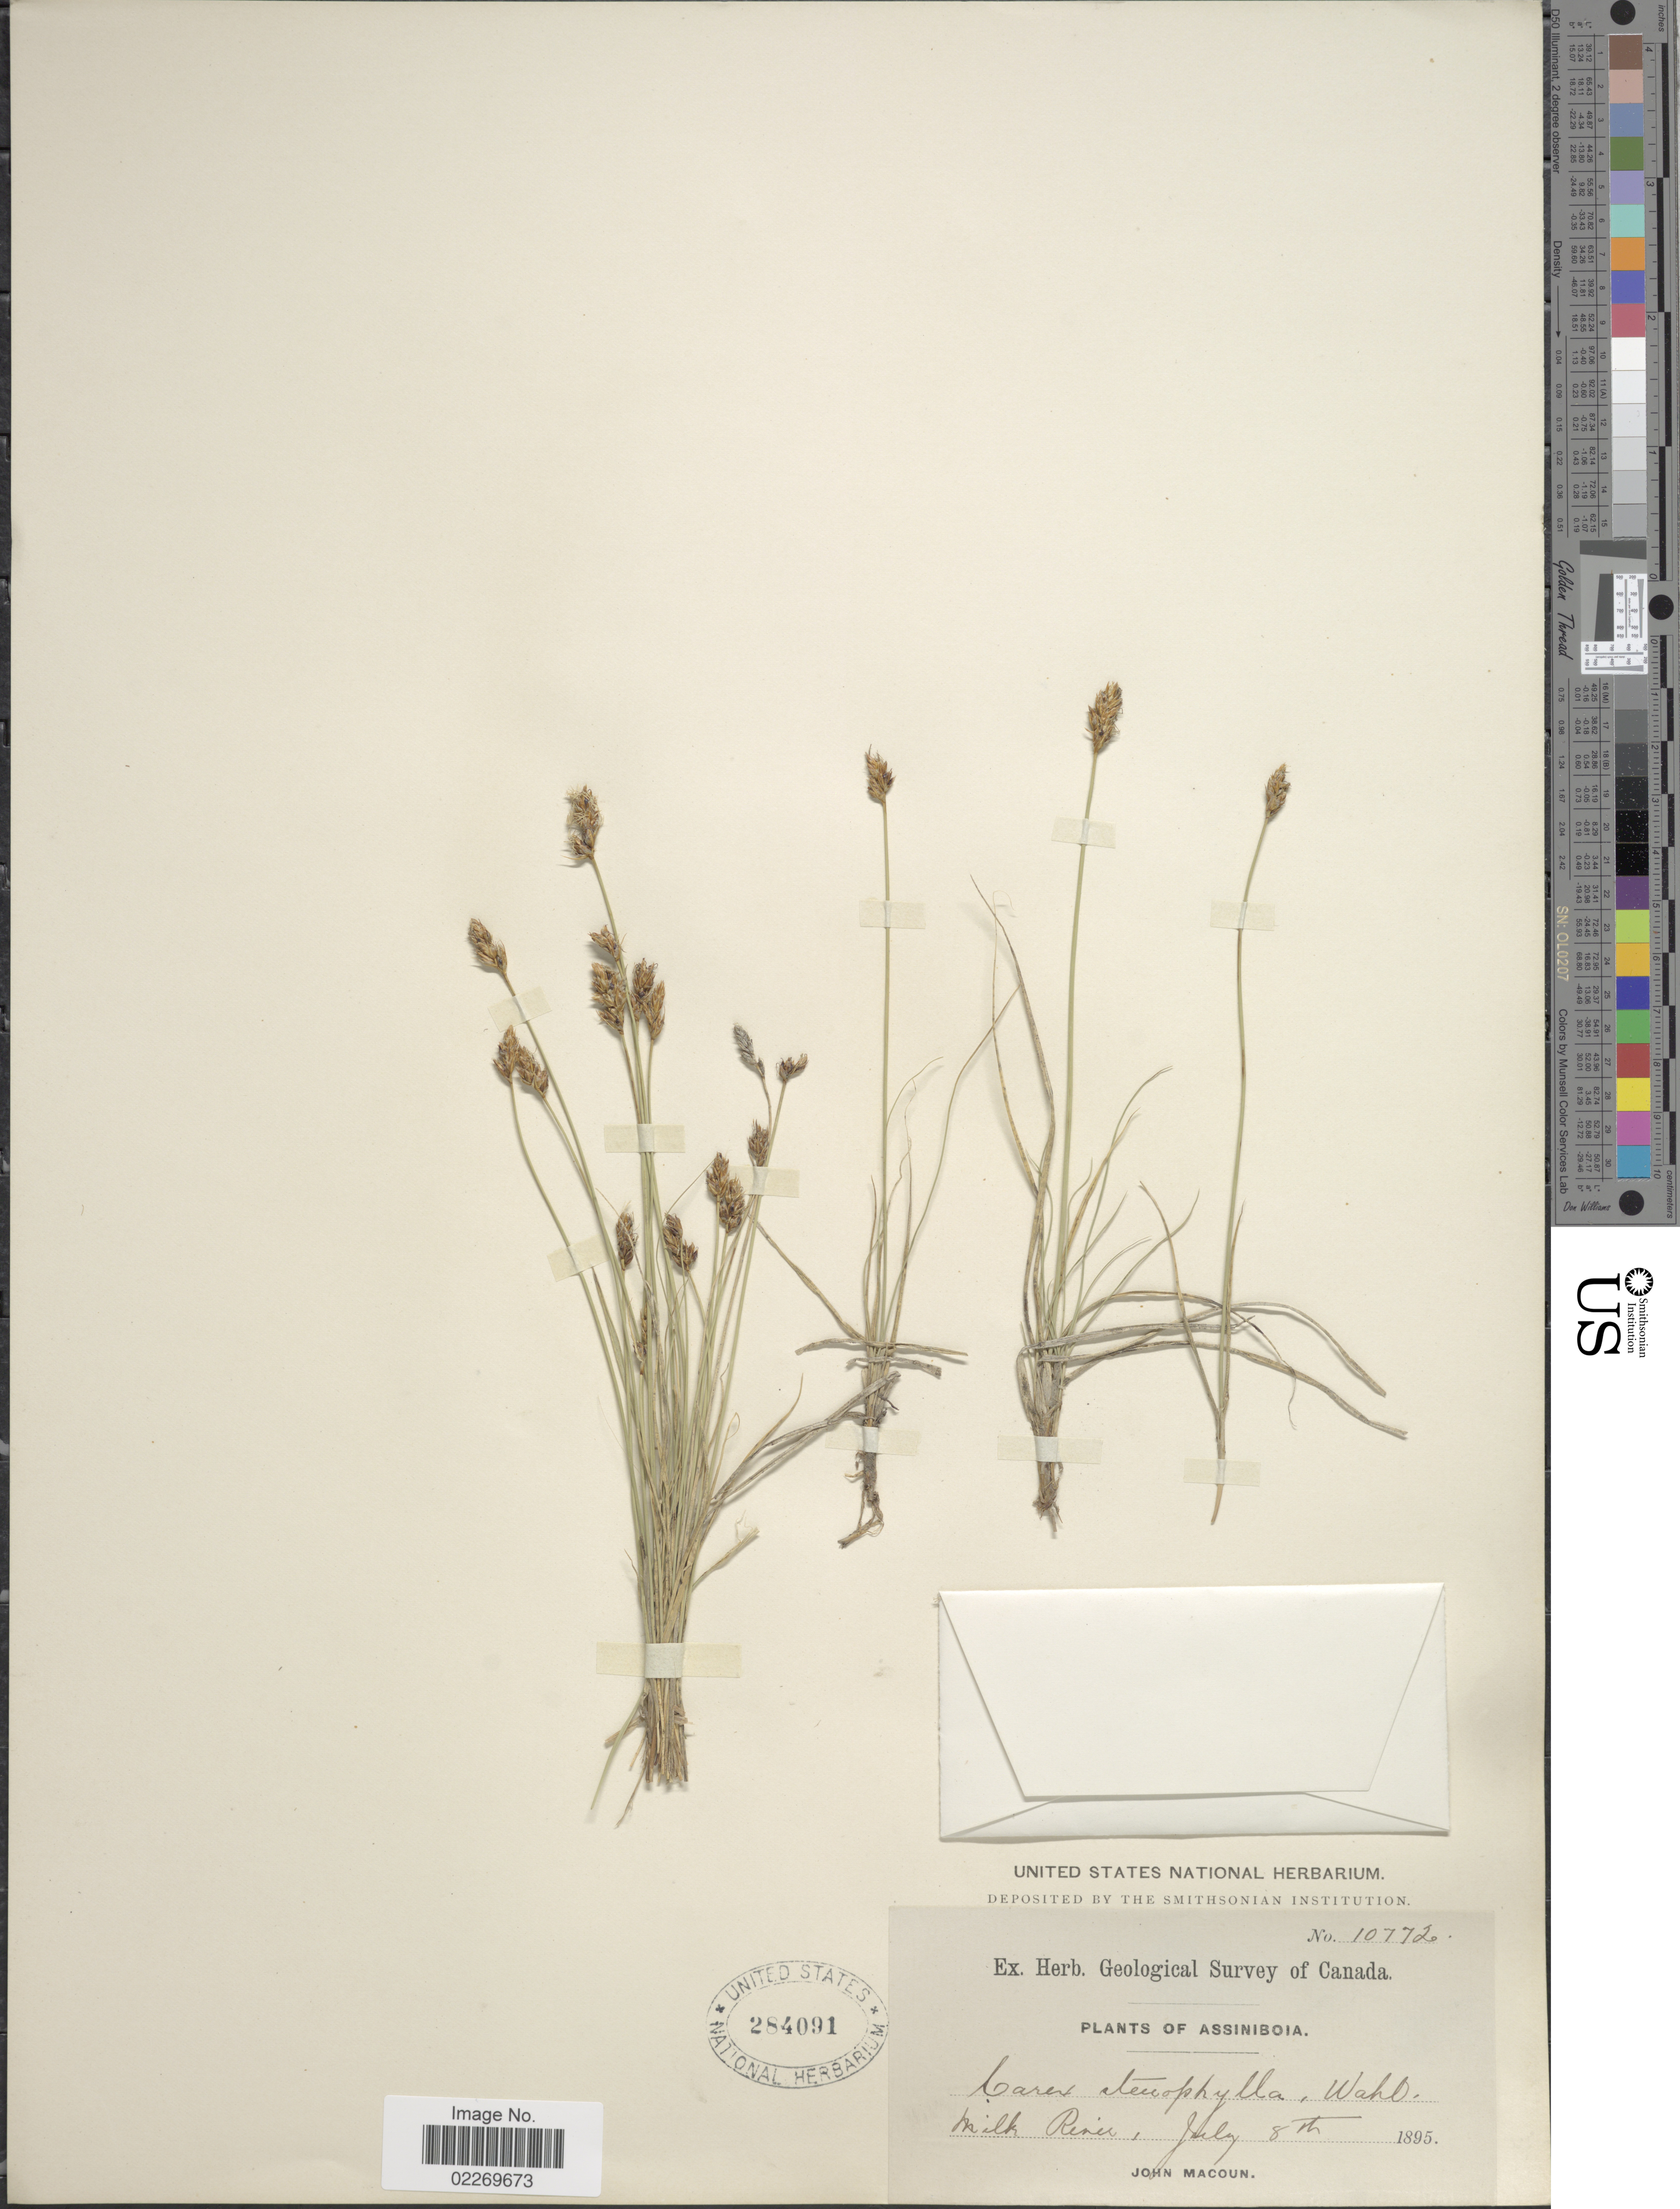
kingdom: Plantae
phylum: Tracheophyta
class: Liliopsida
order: Poales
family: Cyperaceae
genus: Carex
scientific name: Carex eleocharis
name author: L.H. Bailey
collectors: J. Macoun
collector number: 10772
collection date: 1895-07-08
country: Canada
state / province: Saskatchewan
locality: Assiniboia. Milk River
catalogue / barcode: US 284091